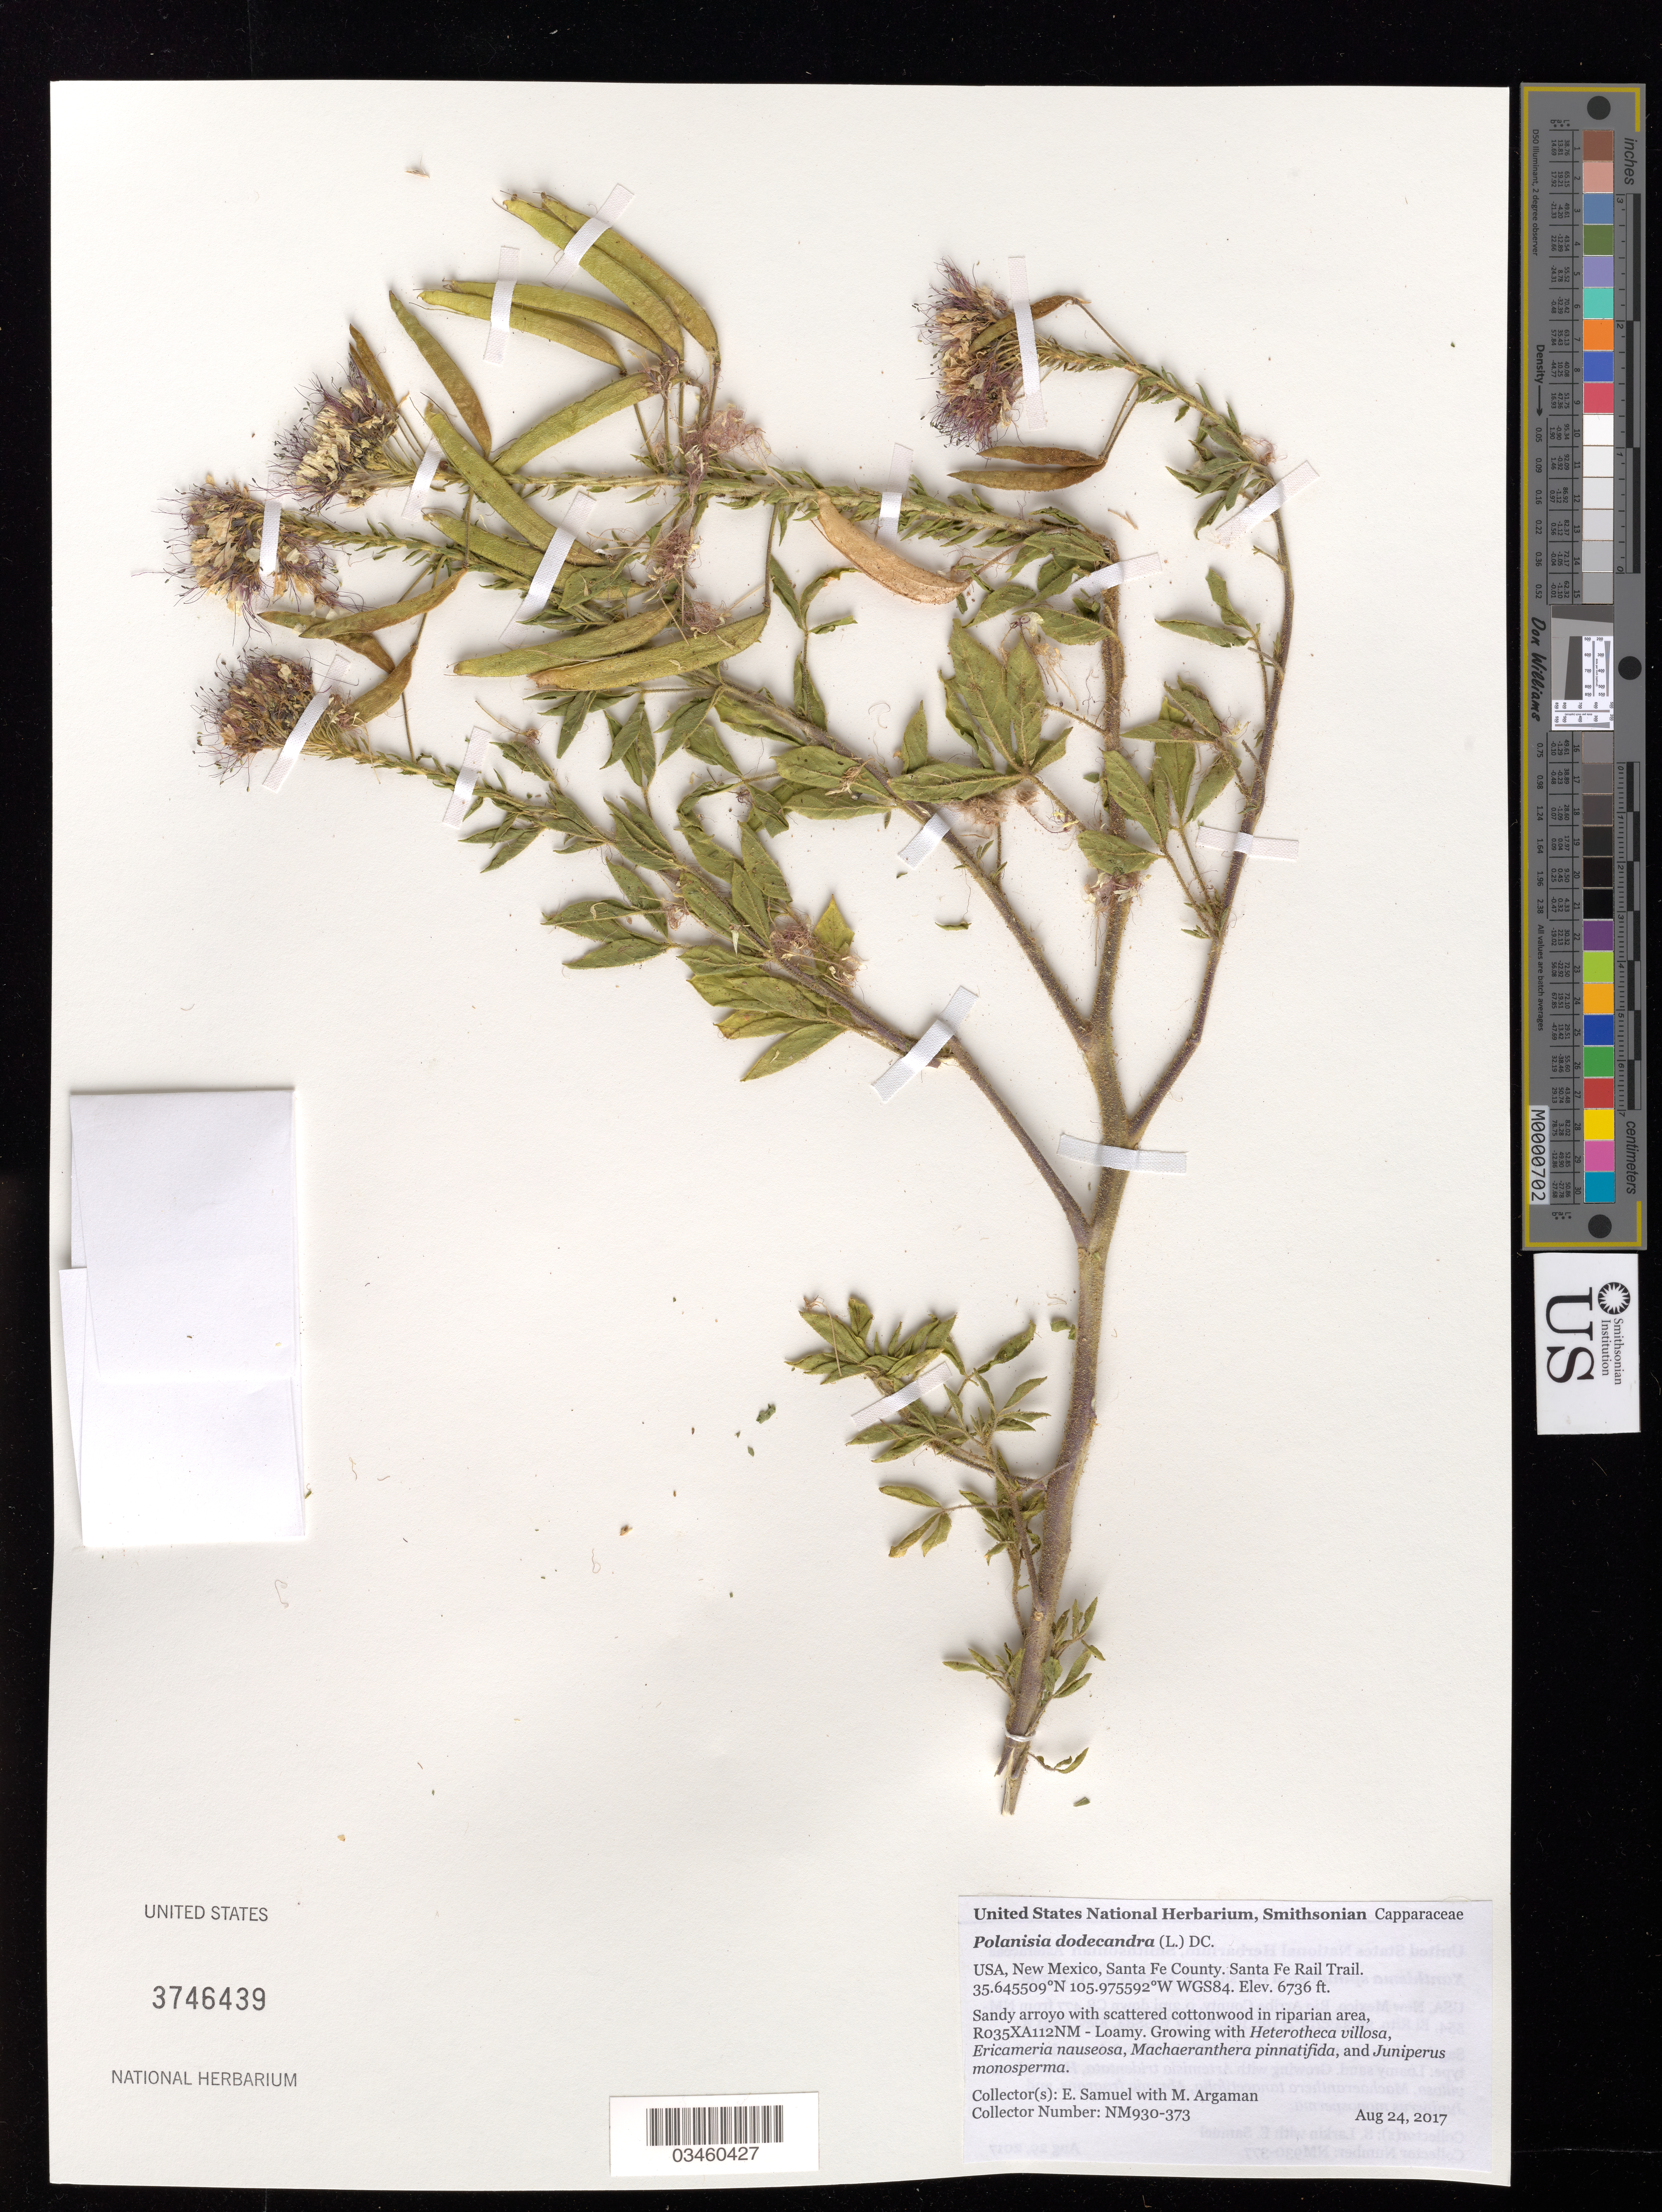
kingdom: Plantae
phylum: Tracheophyta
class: Magnoliopsida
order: Brassicales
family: Cleomaceae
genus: Polanisia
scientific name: Polanisia dodecandra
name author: (L.) DC.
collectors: E. Samuel & M. Argaman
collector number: NM930-373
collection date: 2017-08-24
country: United States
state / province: New Mexico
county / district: Santa Fe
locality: Santa Fe Open Space, Santa Fe Rail Trail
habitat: R035XA112NM - Loamy. Sandy arroyo with scattered cottonwood in riparian area.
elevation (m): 2053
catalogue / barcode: US 3746439